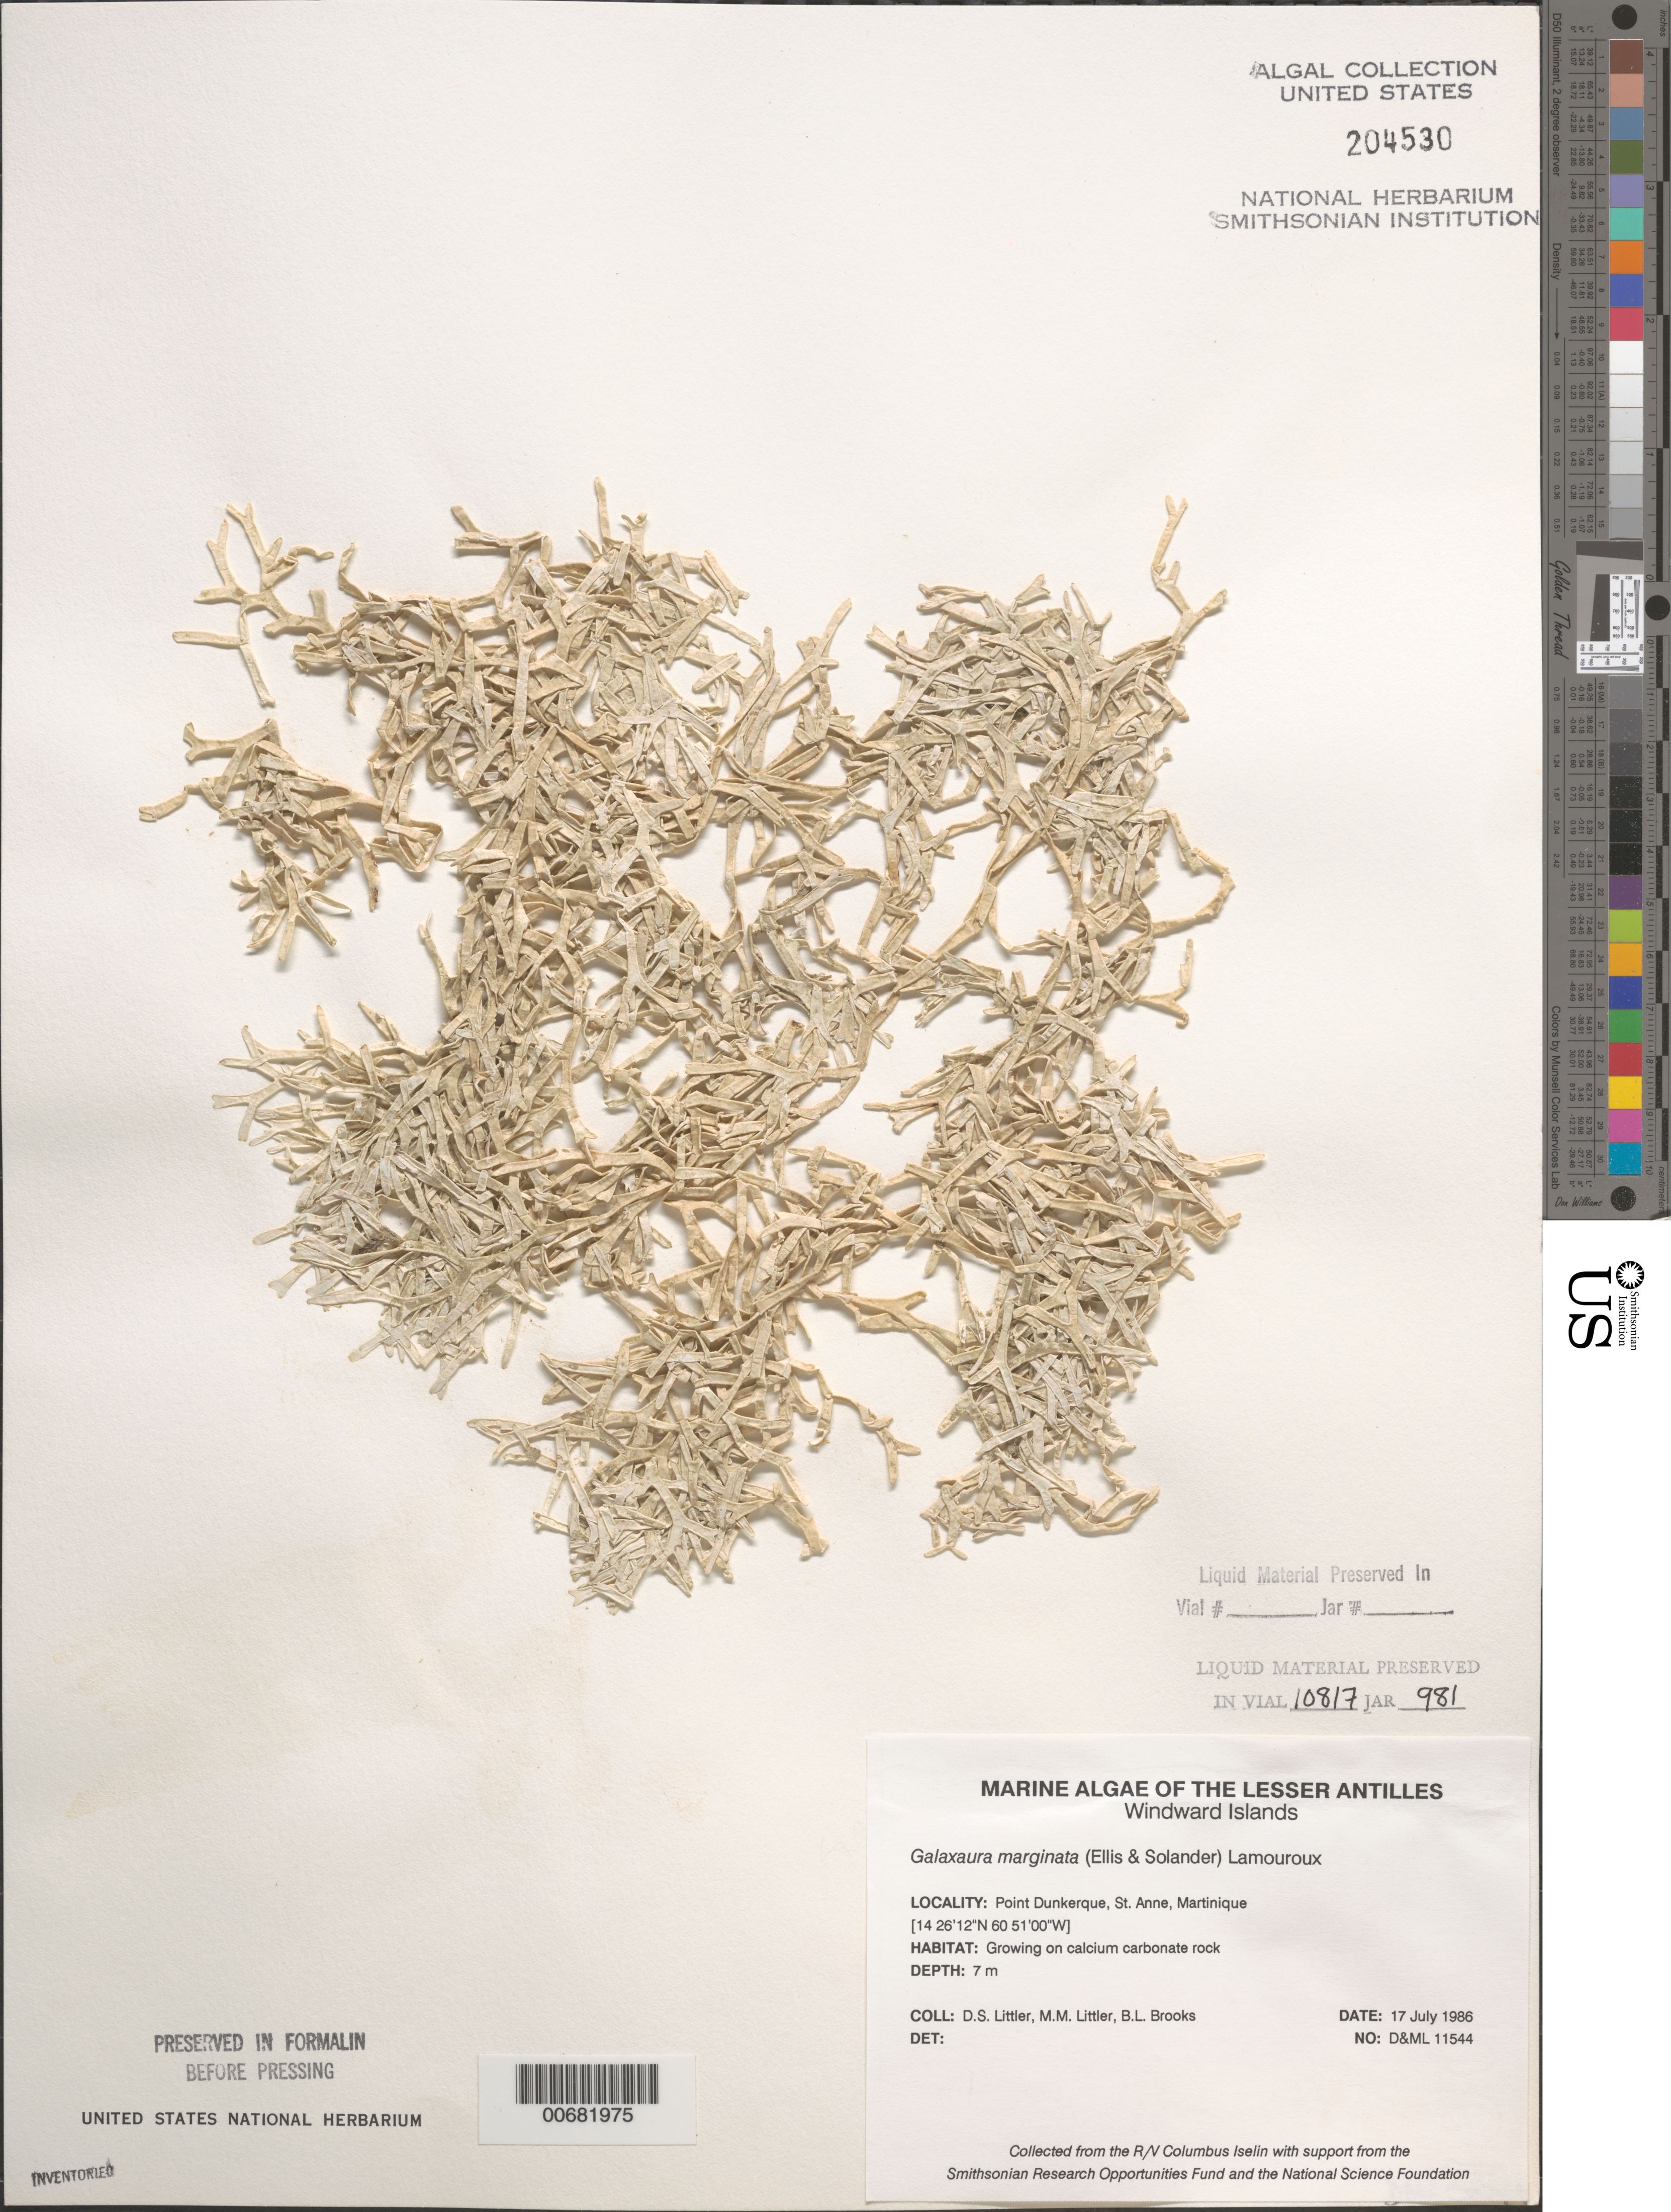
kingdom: Plantae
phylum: Rhodophyta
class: Florideophyceae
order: Nemaliales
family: Galaxauraceae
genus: Galaxaura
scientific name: Galaxaura marginata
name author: (J. Ellis & Sol.) J.V.Lamouroux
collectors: D. S. Littler, M. M. Littler & B. Brooks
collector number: D&ML 11544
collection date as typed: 17 Jul 1986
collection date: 1986-07-17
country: Martinique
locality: Pointe Dunkerque, St. Anne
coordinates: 14 26' 12" N, 60 51' 00" W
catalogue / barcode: US 204530